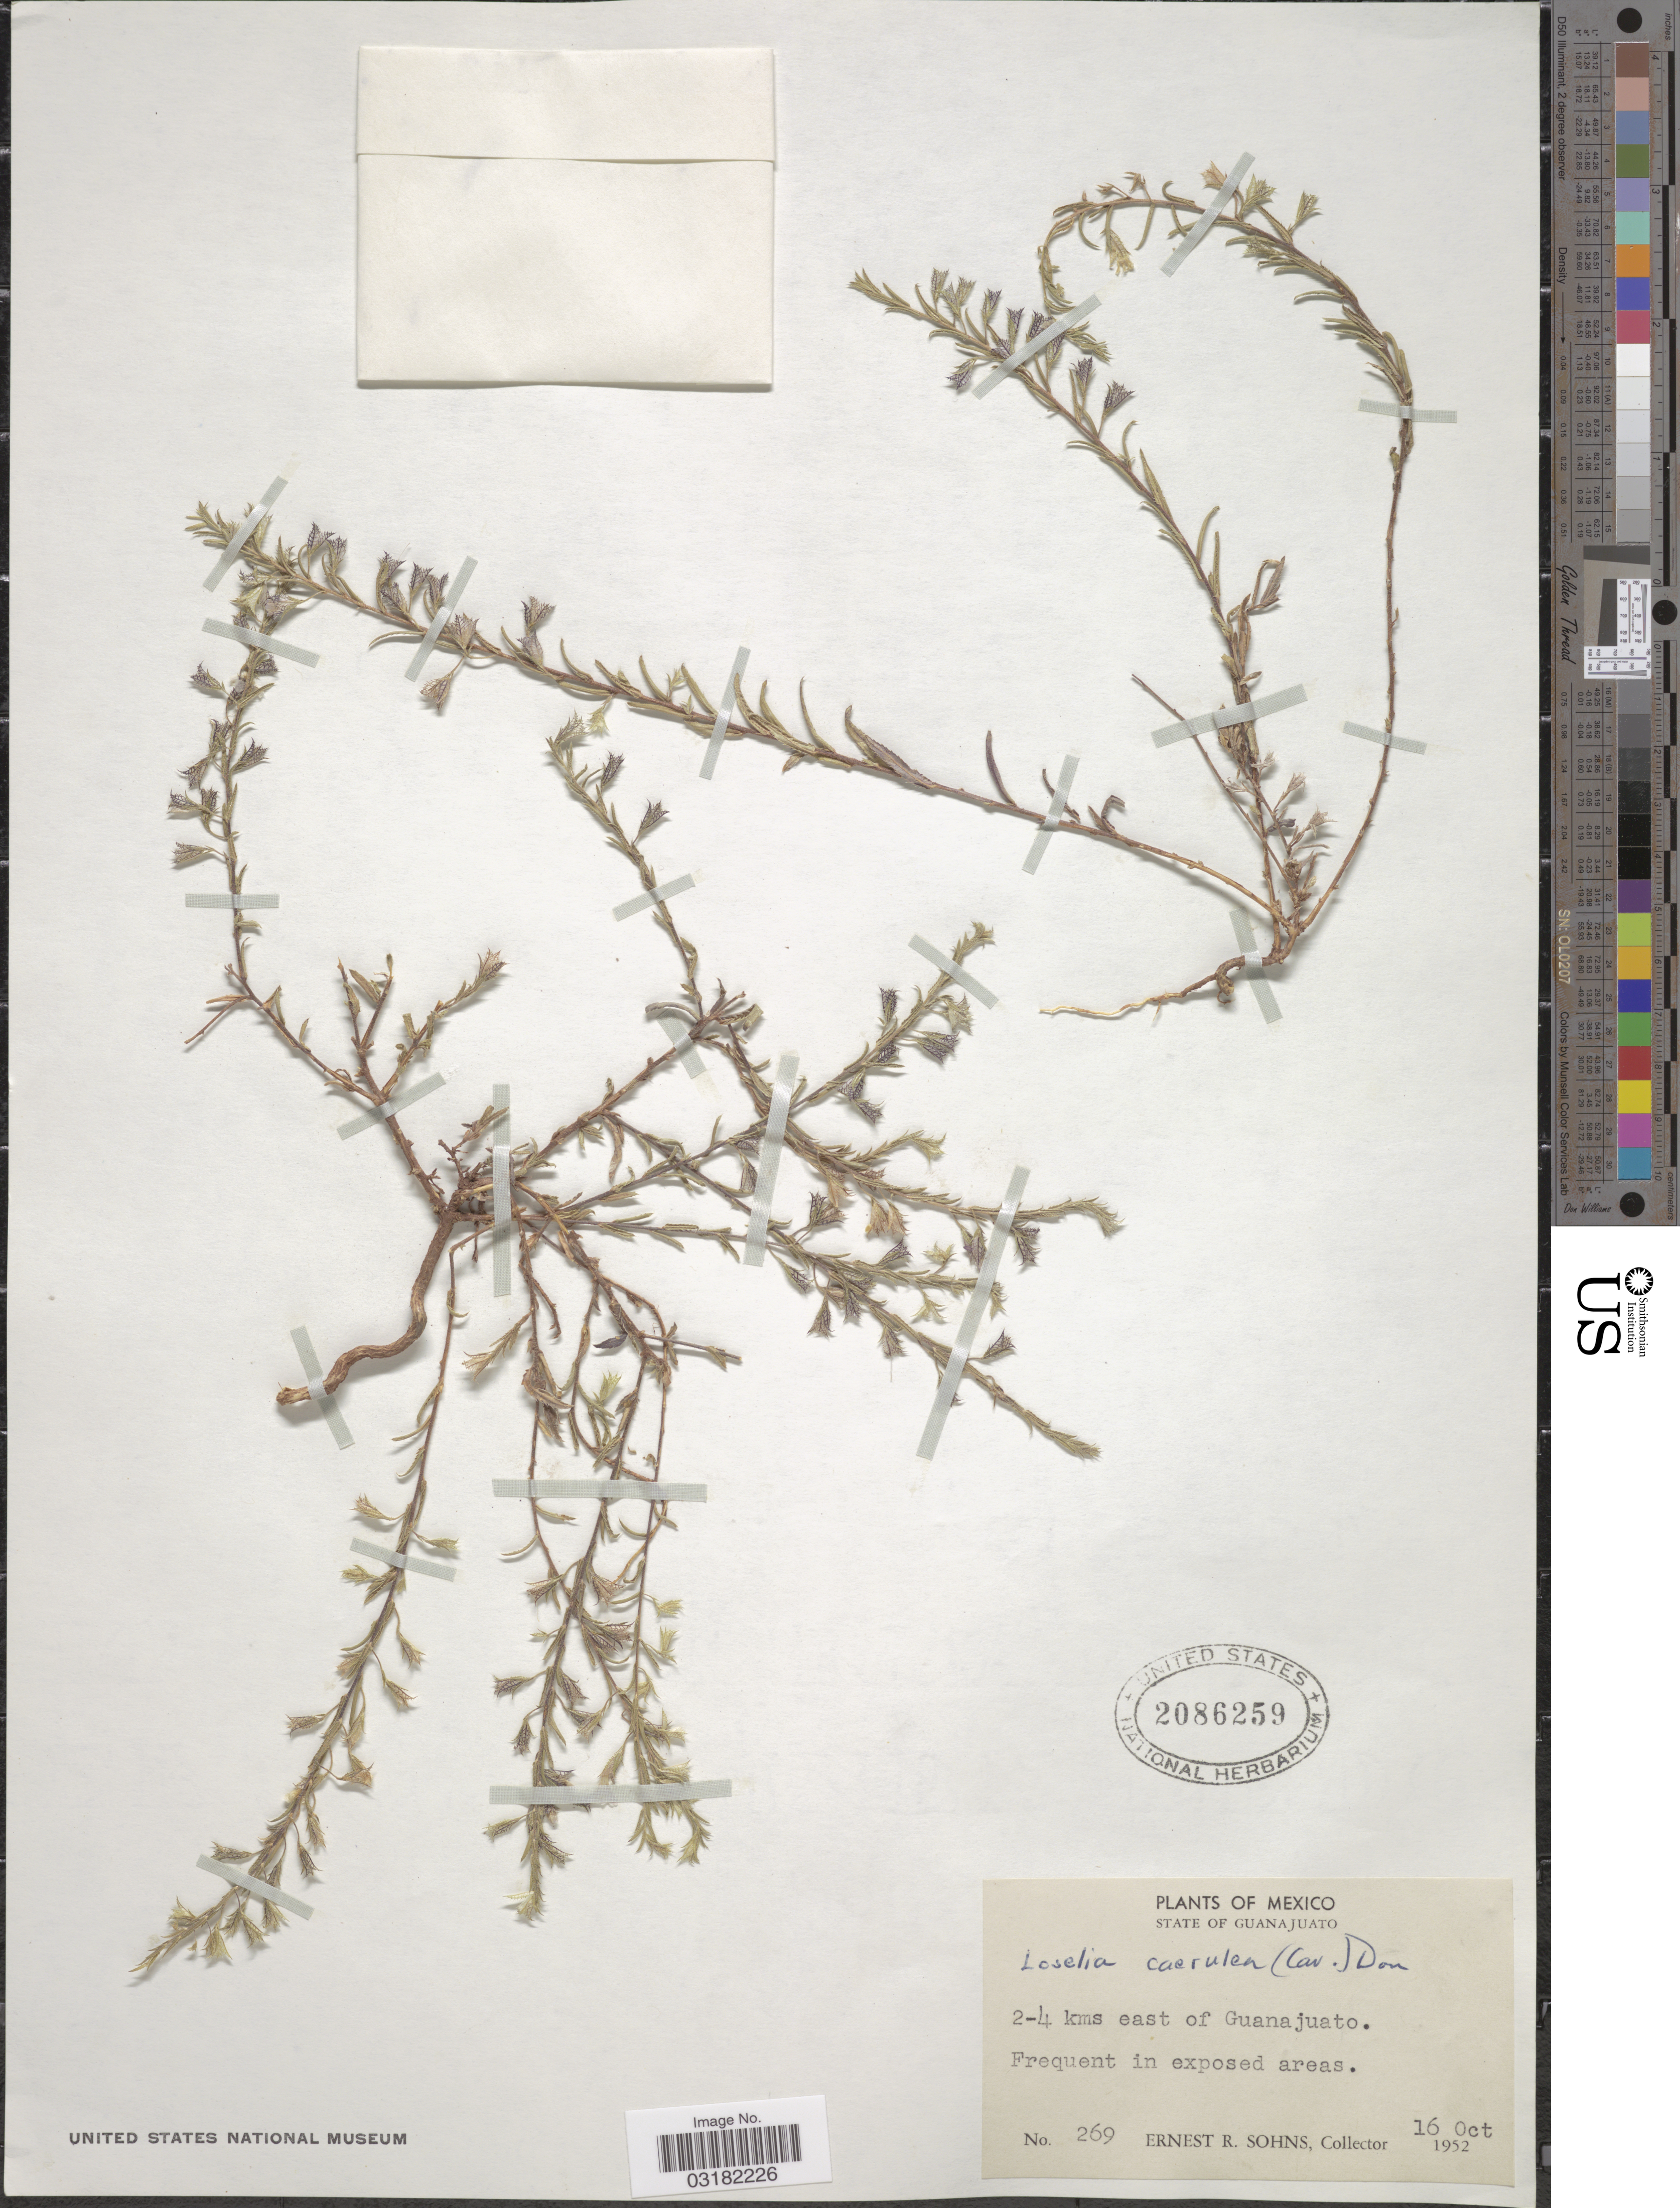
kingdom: Plantae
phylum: Tracheophyta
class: Magnoliopsida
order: Ericales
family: Polemoniaceae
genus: Loeselia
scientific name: Loeselia caerulea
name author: (Cav.) G. Don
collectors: E. R. Sohns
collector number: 269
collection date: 1952-10-16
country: Mexico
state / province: Guanajuato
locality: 2-4 kms east of Guanajuato.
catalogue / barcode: US 2086259